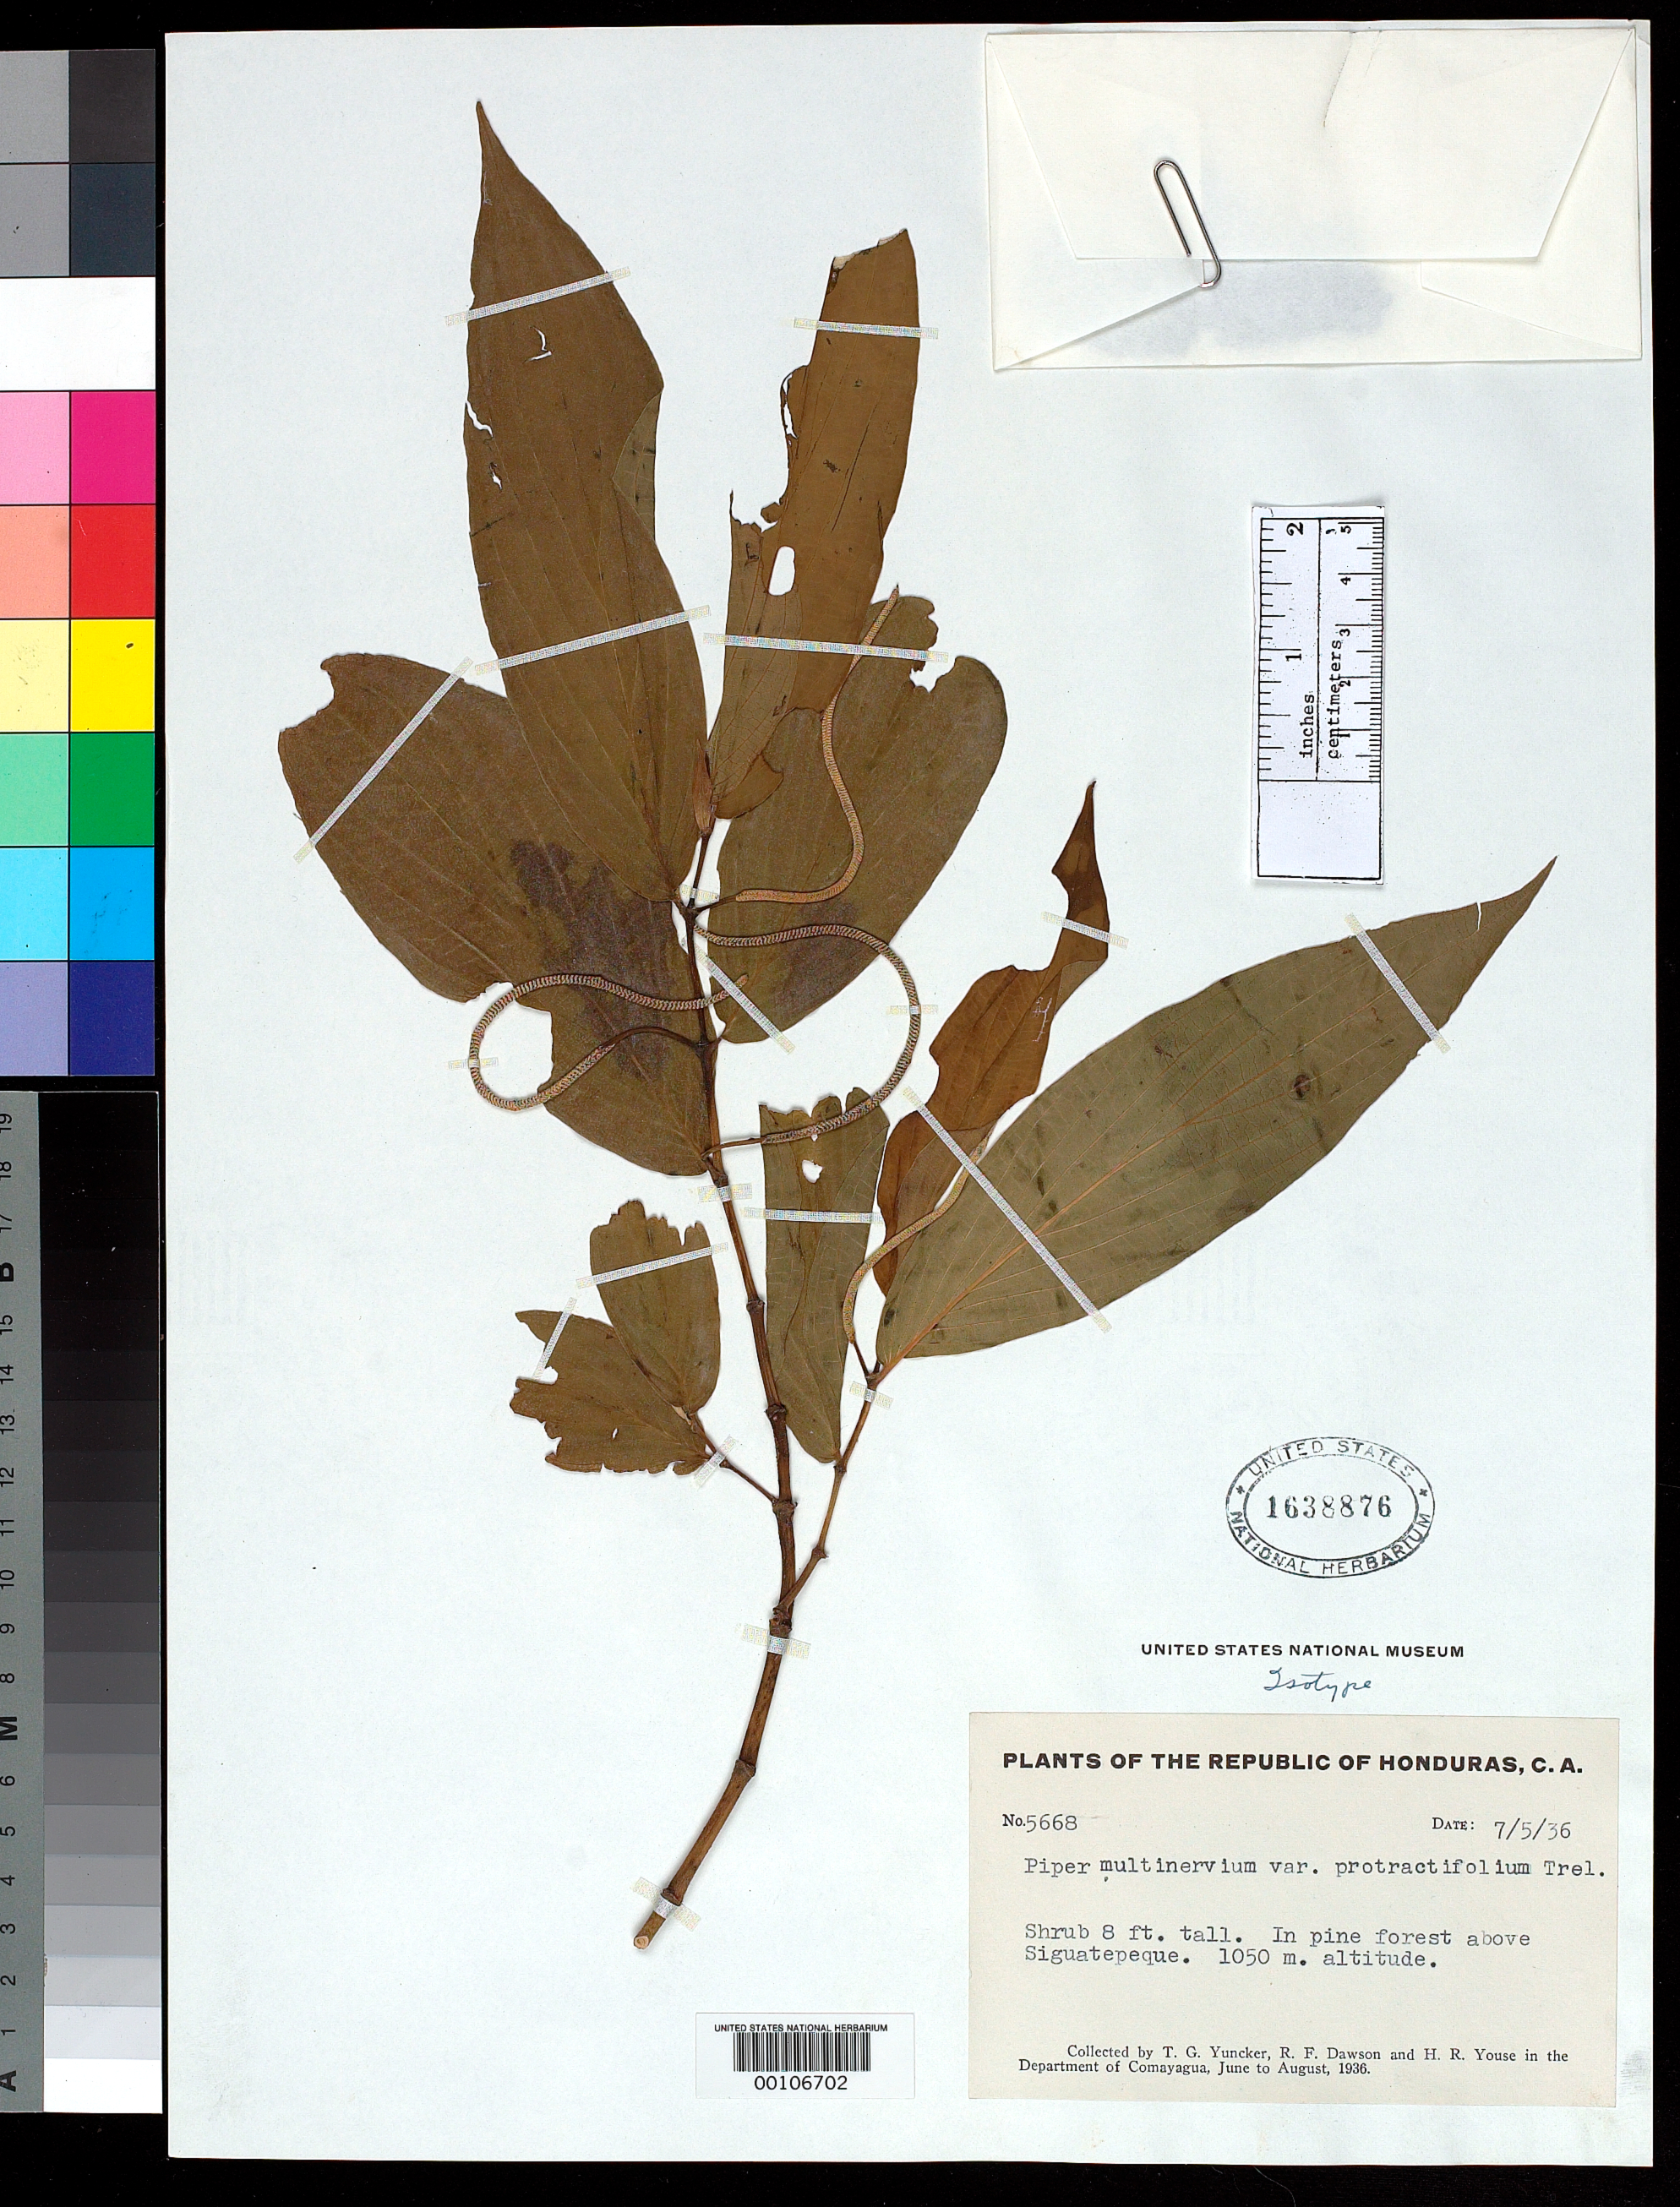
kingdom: Plantae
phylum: Tracheophyta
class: Magnoliopsida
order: Piperales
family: Piperaceae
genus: Piper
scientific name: Piper multinervium var. protractifolium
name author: Trel. in Yunck.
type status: Isotype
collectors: T. G. Yuncker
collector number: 5668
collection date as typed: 05 Jul 1936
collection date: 1936-07-05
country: Honduras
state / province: Comayagua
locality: Above Siguatepeque.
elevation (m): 1050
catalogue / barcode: US 1638876